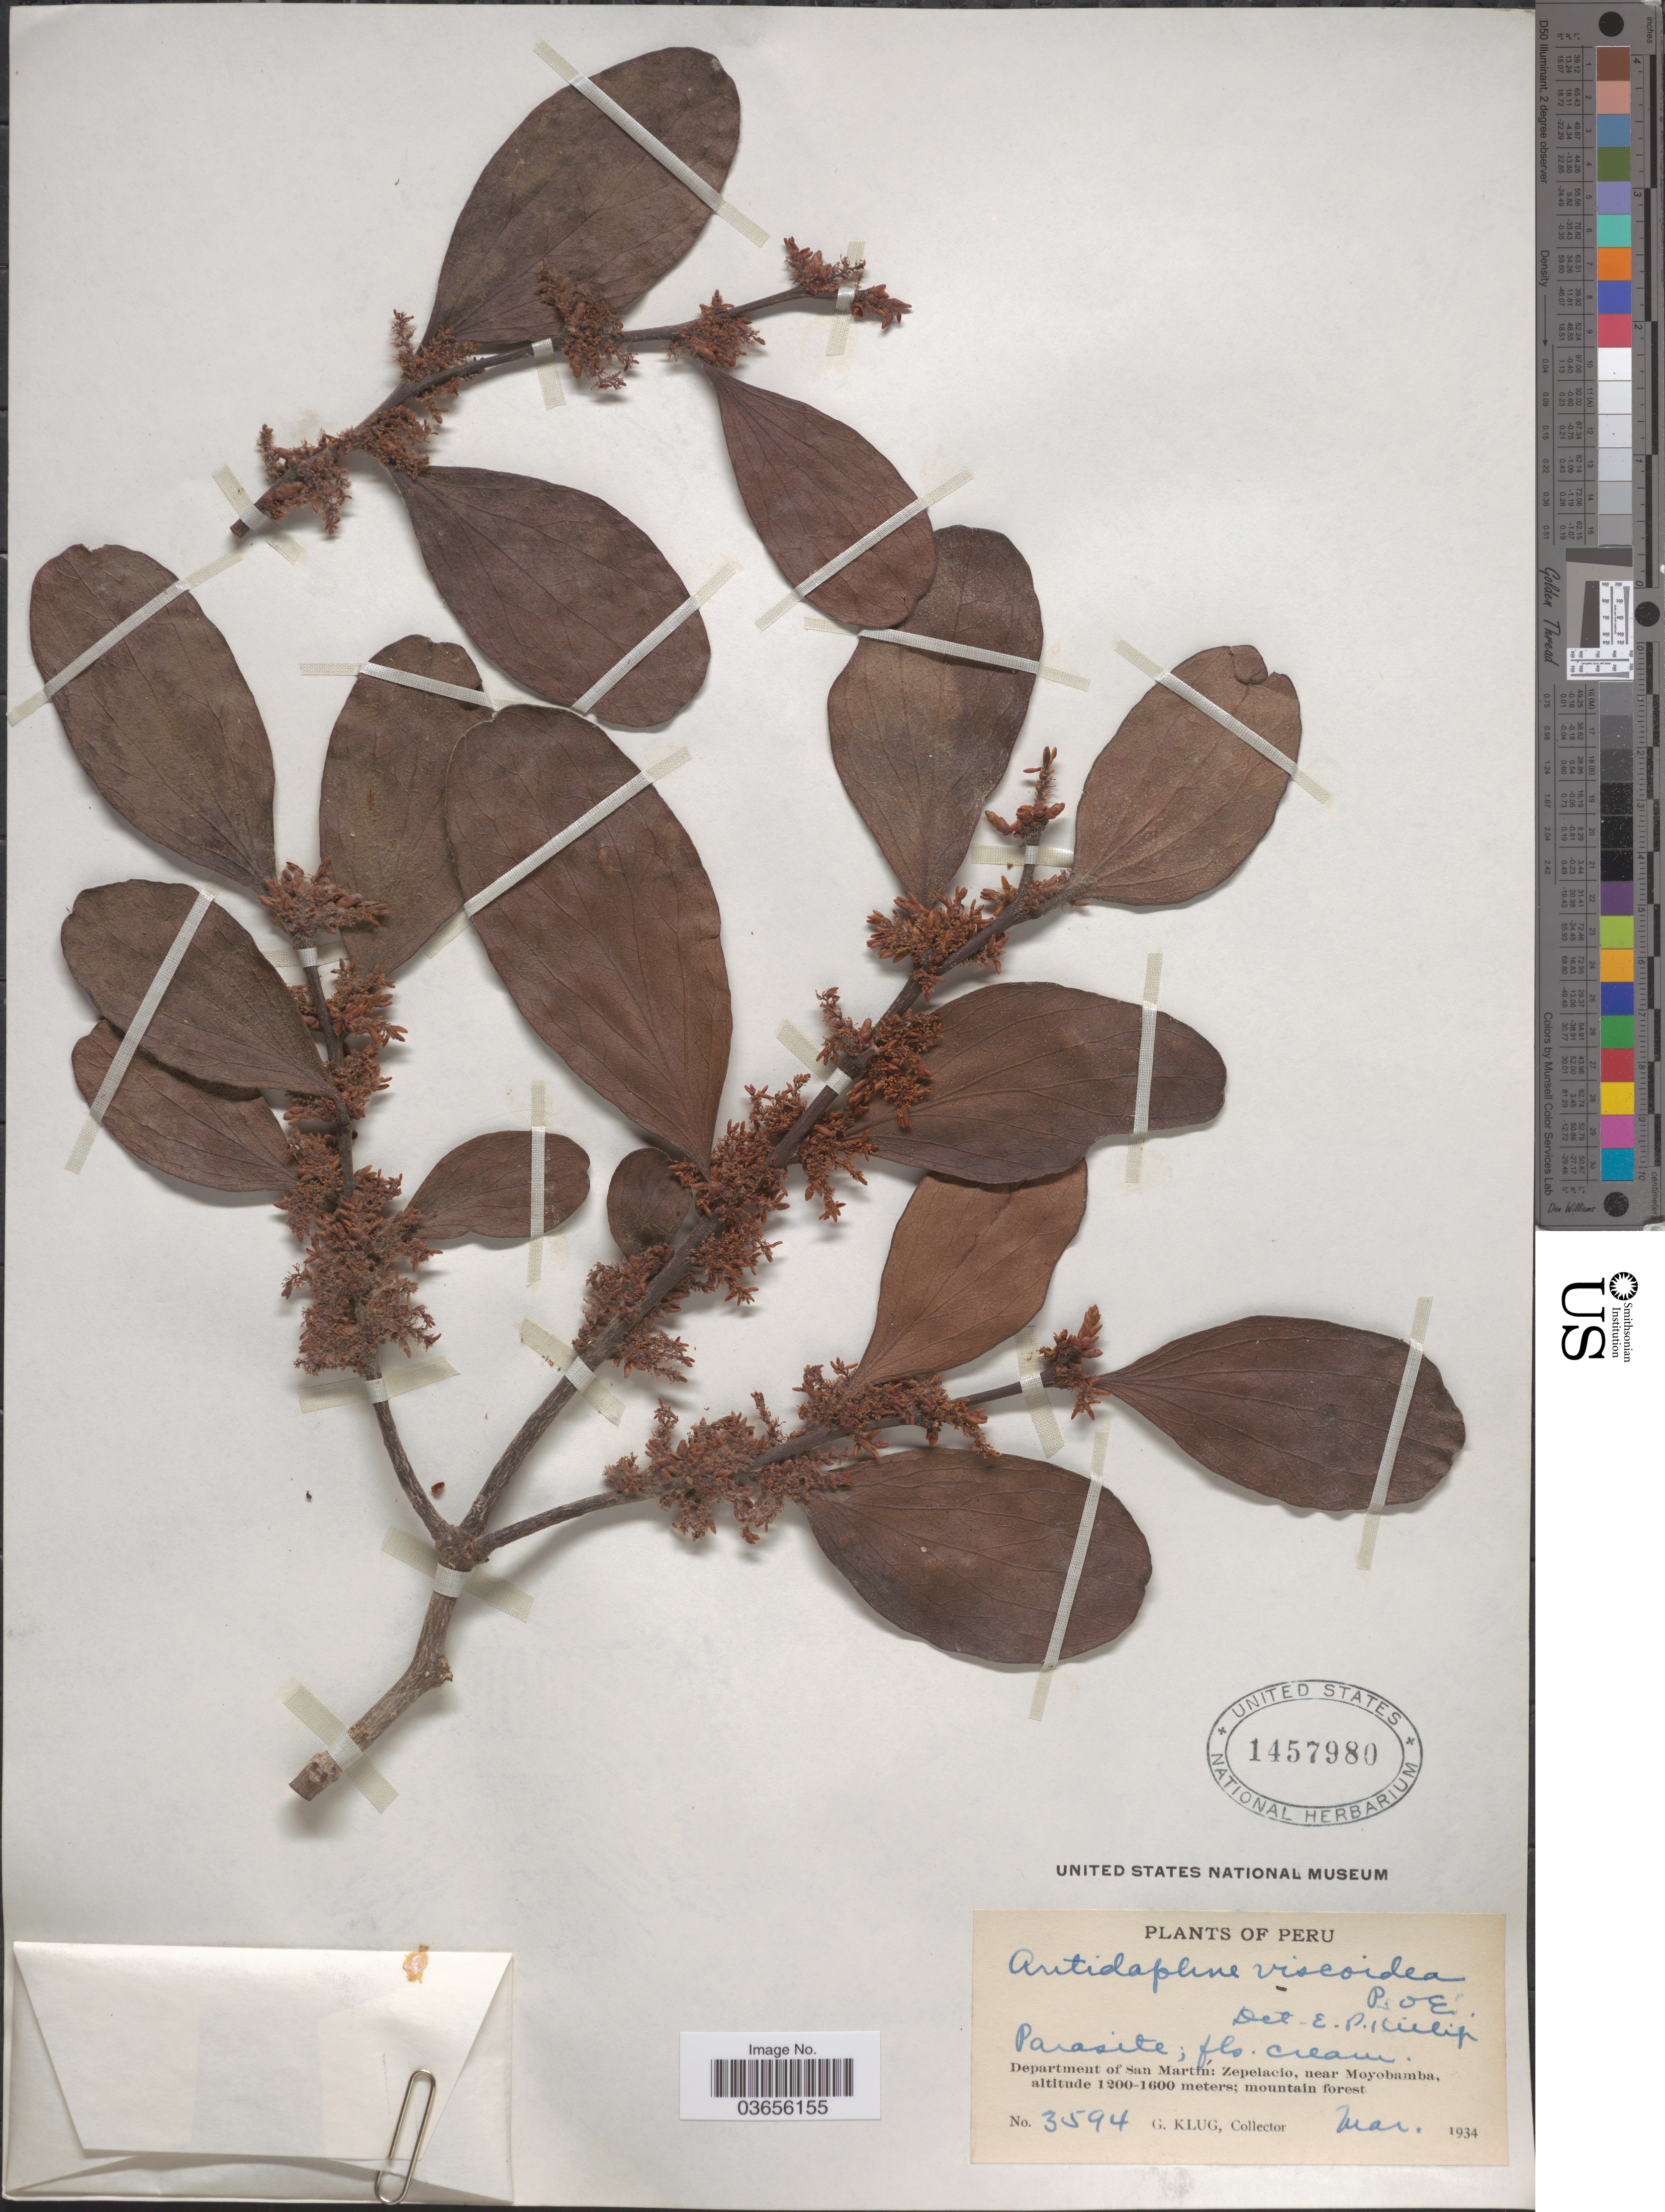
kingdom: Plantae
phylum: Tracheophyta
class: Magnoliopsida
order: Santalales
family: Santalaceae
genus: Antidaphne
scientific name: Antidaphne viscoidea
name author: Poepp. & Endl.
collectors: G. Klug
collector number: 3594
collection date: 1934-03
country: Peru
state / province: San Martín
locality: Department of San Martín: Zepelacio, near Moyobamba.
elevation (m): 1200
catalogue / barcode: US 1457980